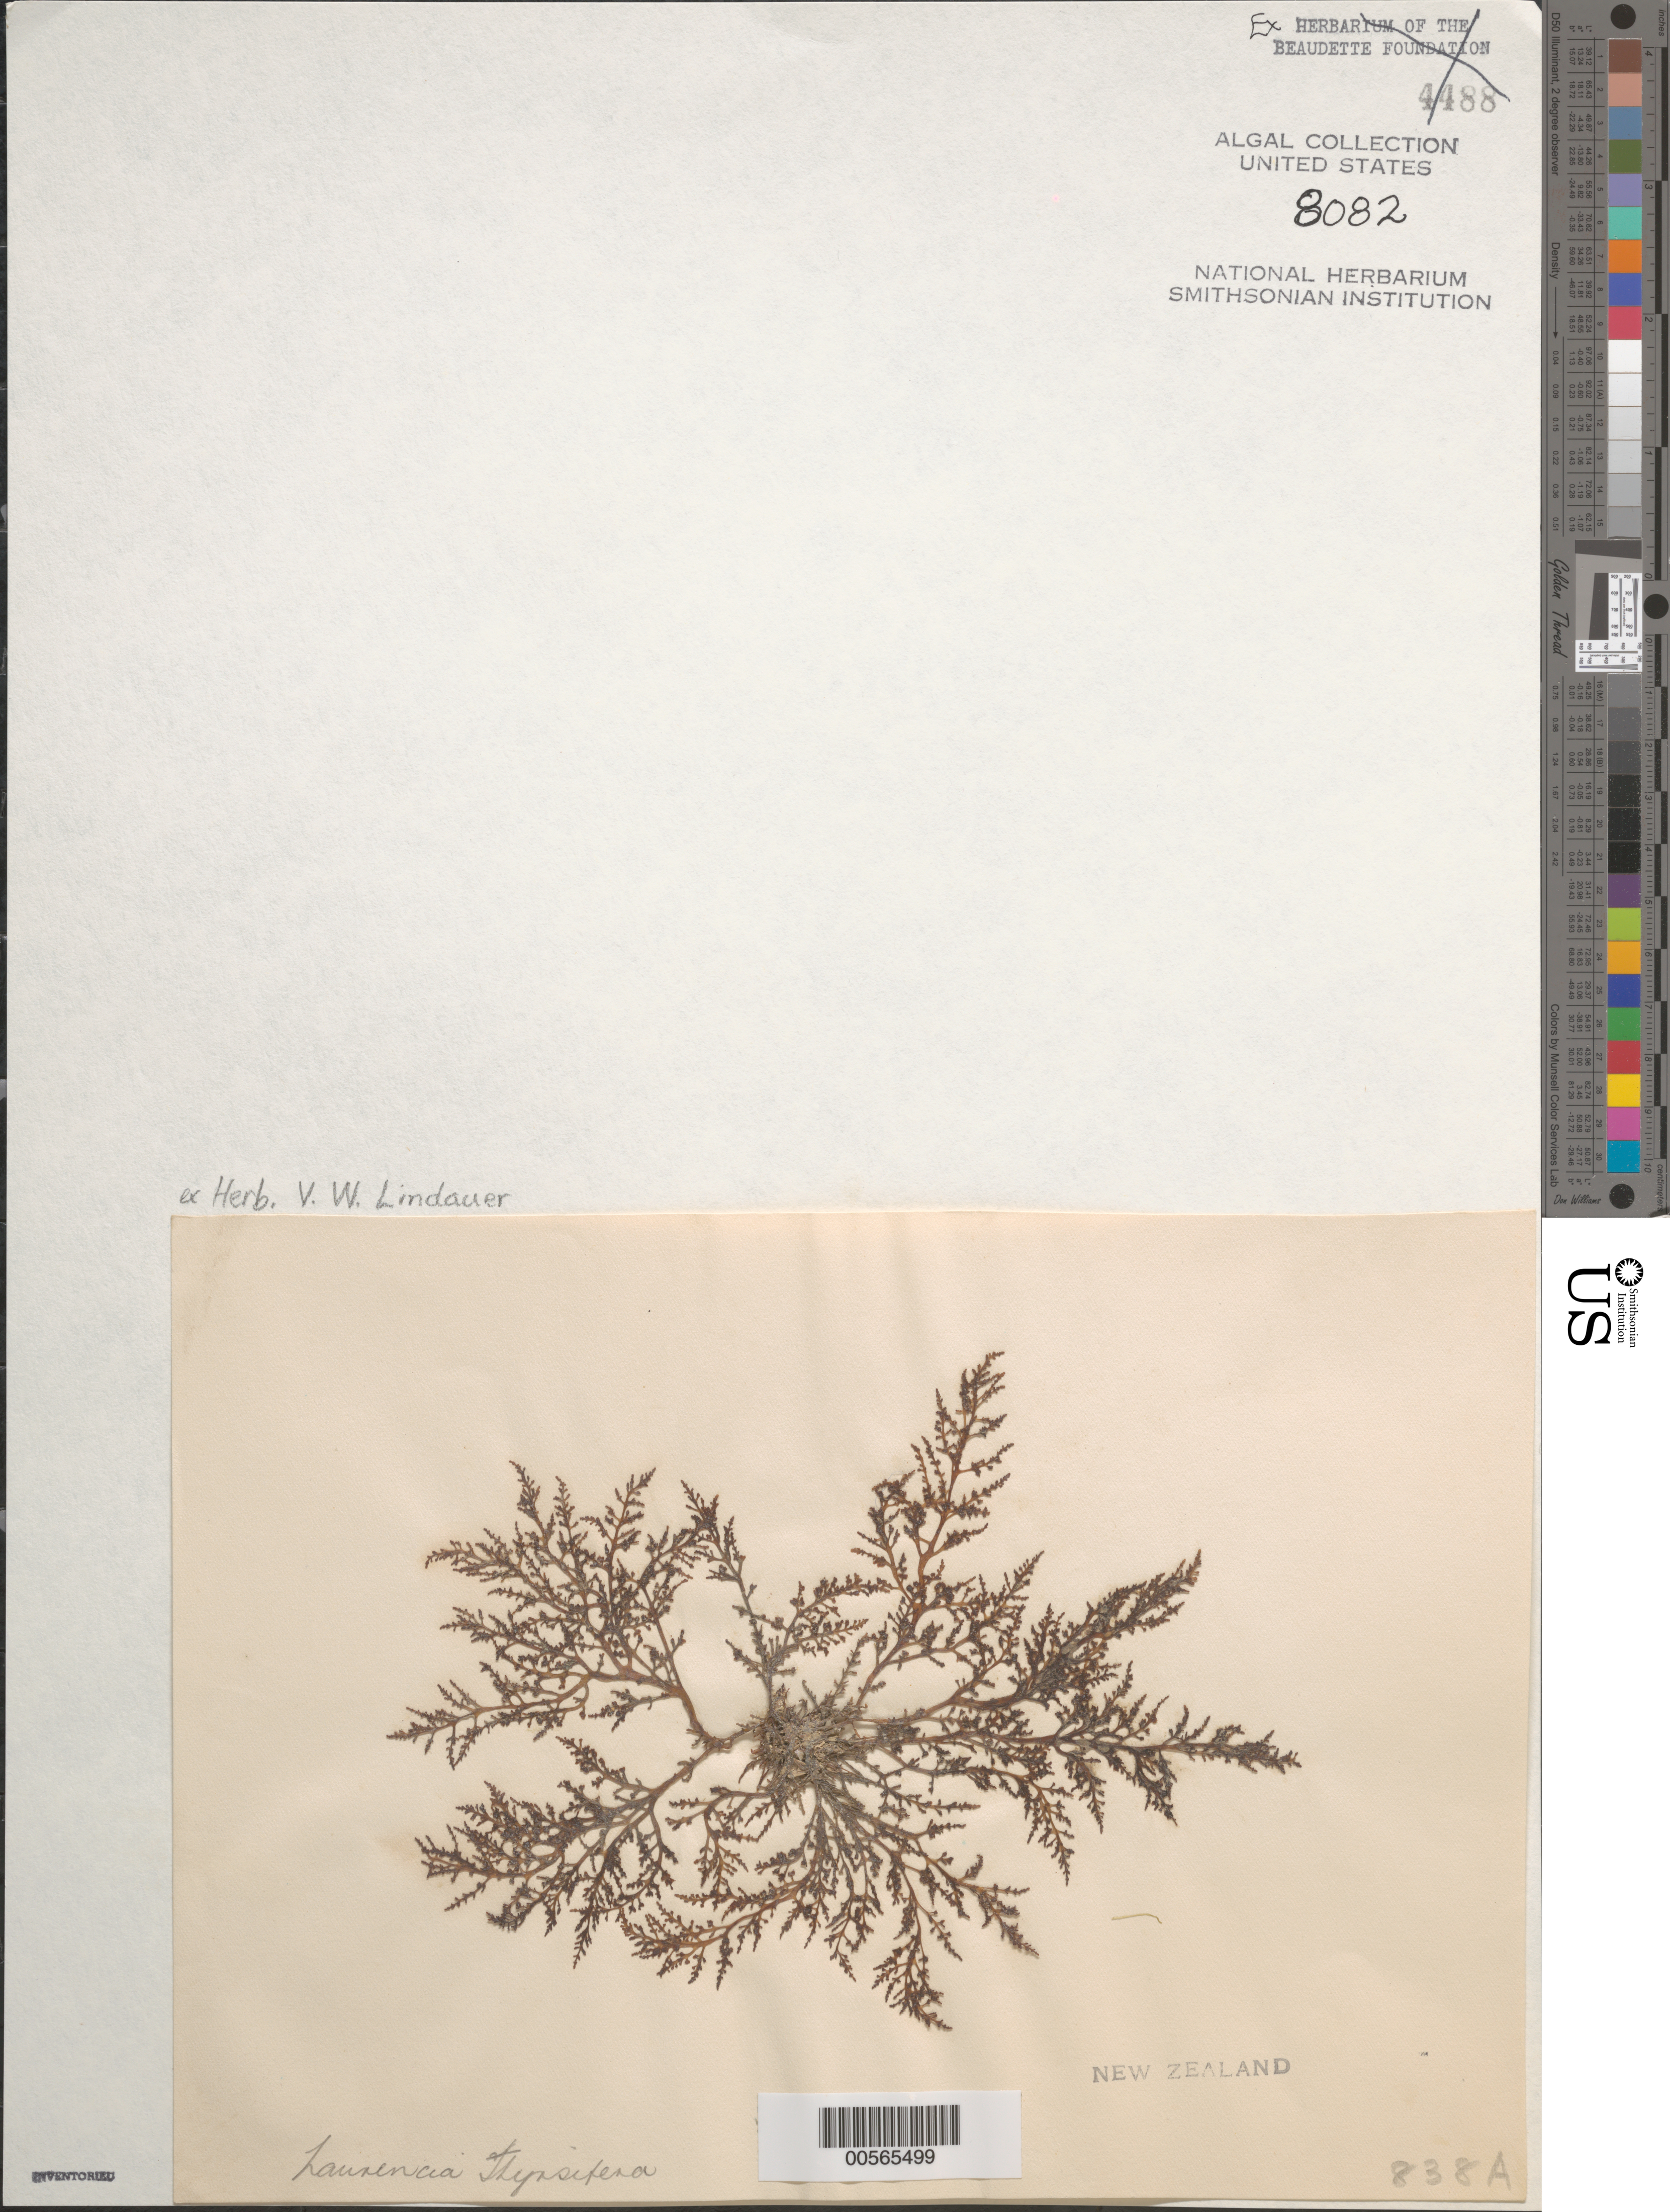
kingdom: Plantae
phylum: Rhodophyta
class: Florideophyceae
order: Ceramiales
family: Rhodomelaceae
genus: Laurencia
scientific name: Laurencia thyrsifera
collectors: V. Lindauer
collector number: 838a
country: New Zealand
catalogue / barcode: US 8082